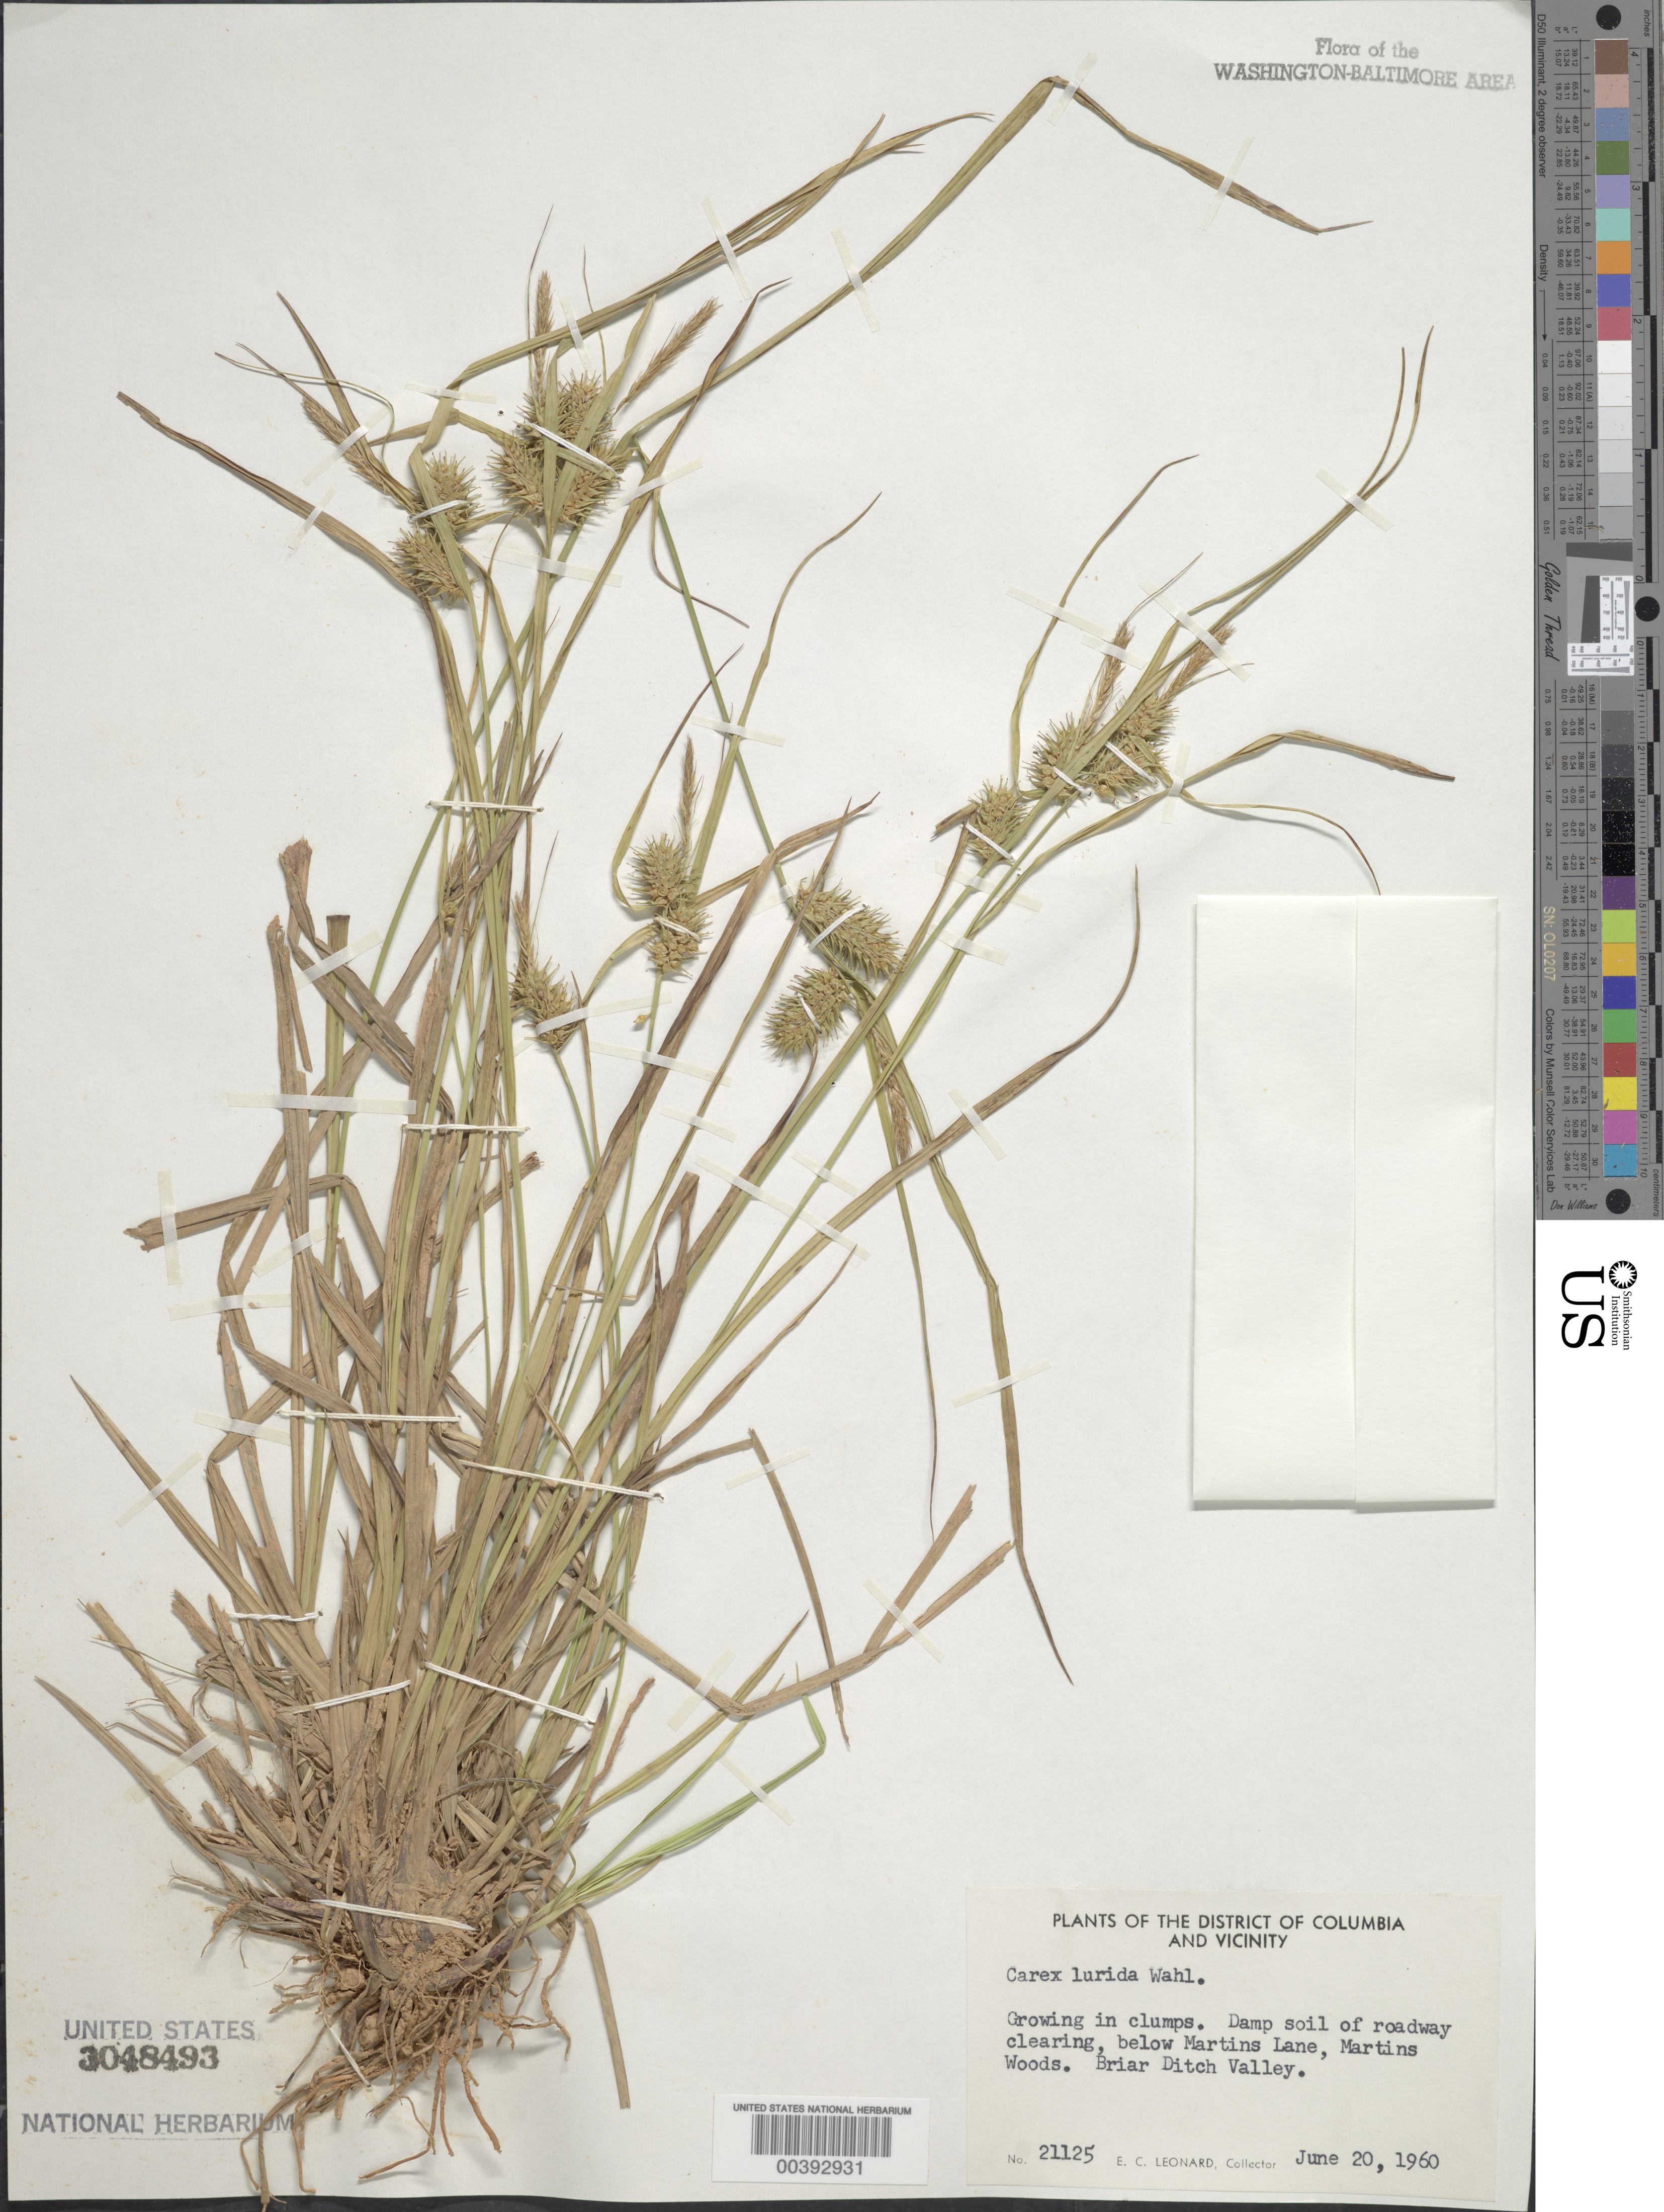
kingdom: Plantae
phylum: Tracheophyta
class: Liliopsida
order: Poales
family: Cyperaceae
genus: Carex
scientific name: Carex lurida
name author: Wahlenb.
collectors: E. C. Leonard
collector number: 21125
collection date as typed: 20 Jun 1960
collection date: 1960-06-20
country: United States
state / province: Maryland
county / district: Prince George's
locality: Below Martins Lane, Briar Ditch Valley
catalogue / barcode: US 3048493